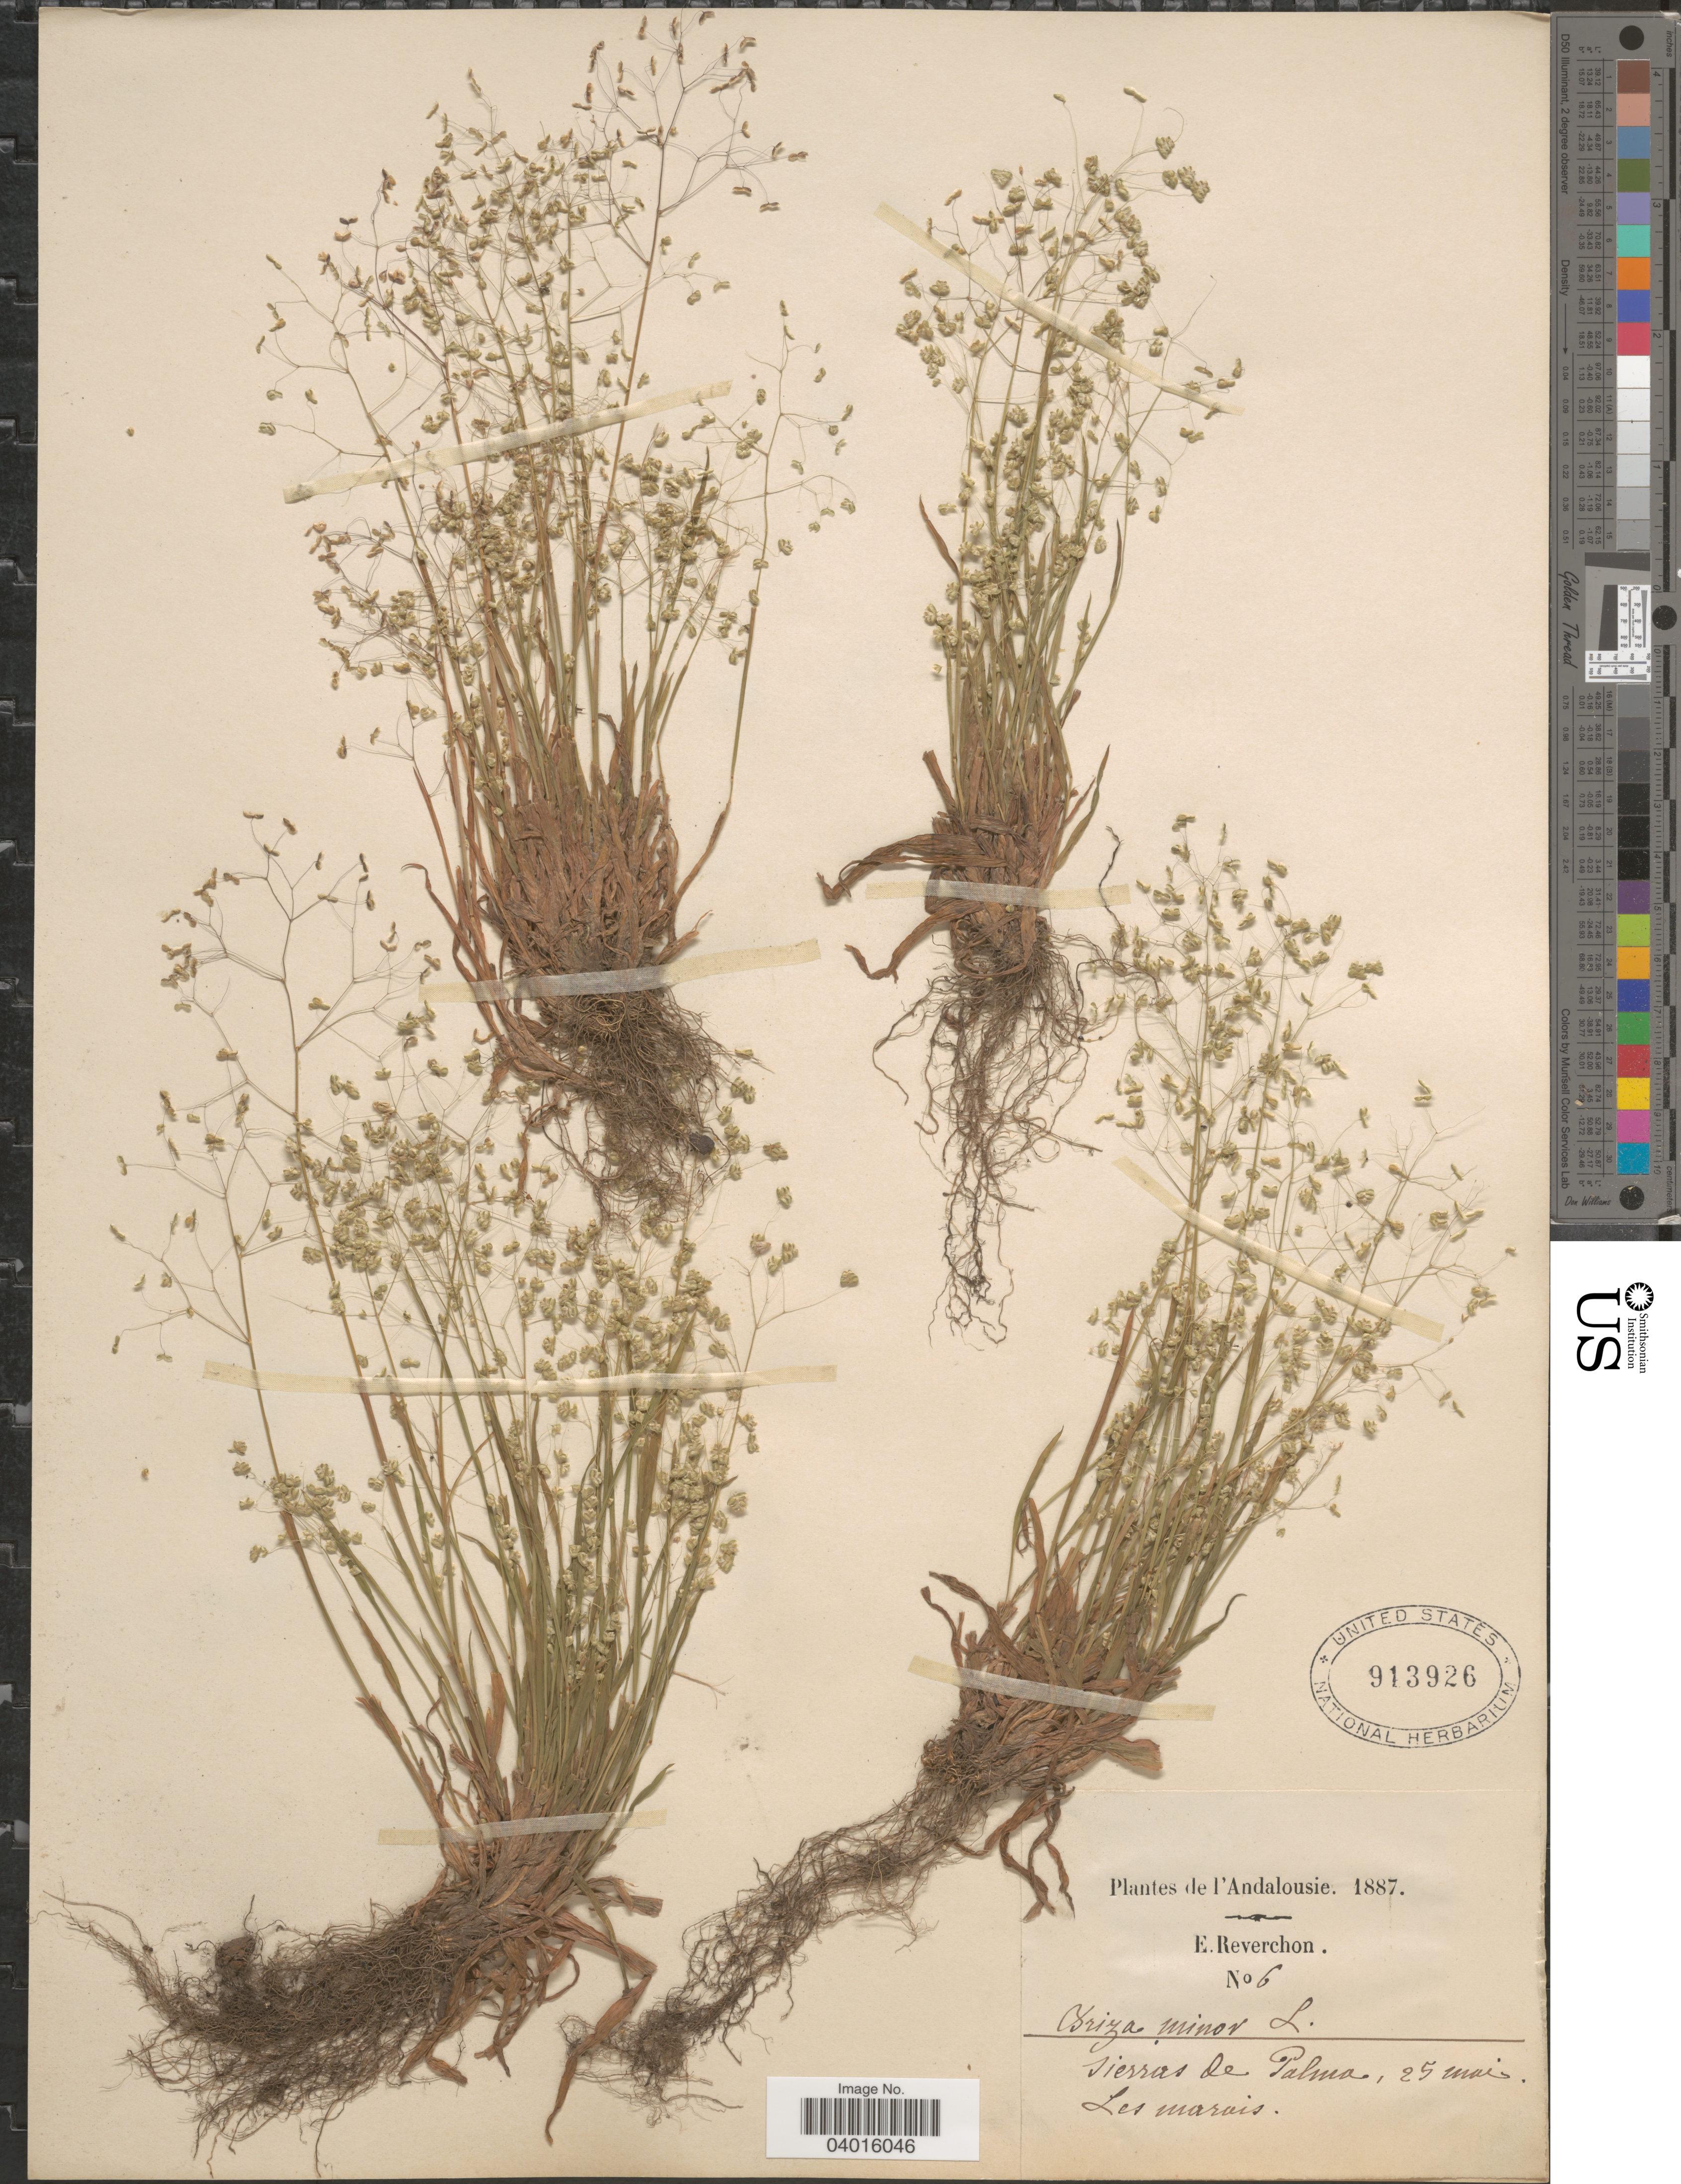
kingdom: Plantae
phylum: Tracheophyta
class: Liliopsida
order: Poales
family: Poaceae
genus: Briza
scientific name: Briza minor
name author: L.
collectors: E. Reverchon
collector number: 6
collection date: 1887-05-25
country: Spain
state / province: Andalucía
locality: Andalousie. Sierra de Palma. les marais.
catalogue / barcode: US 913926